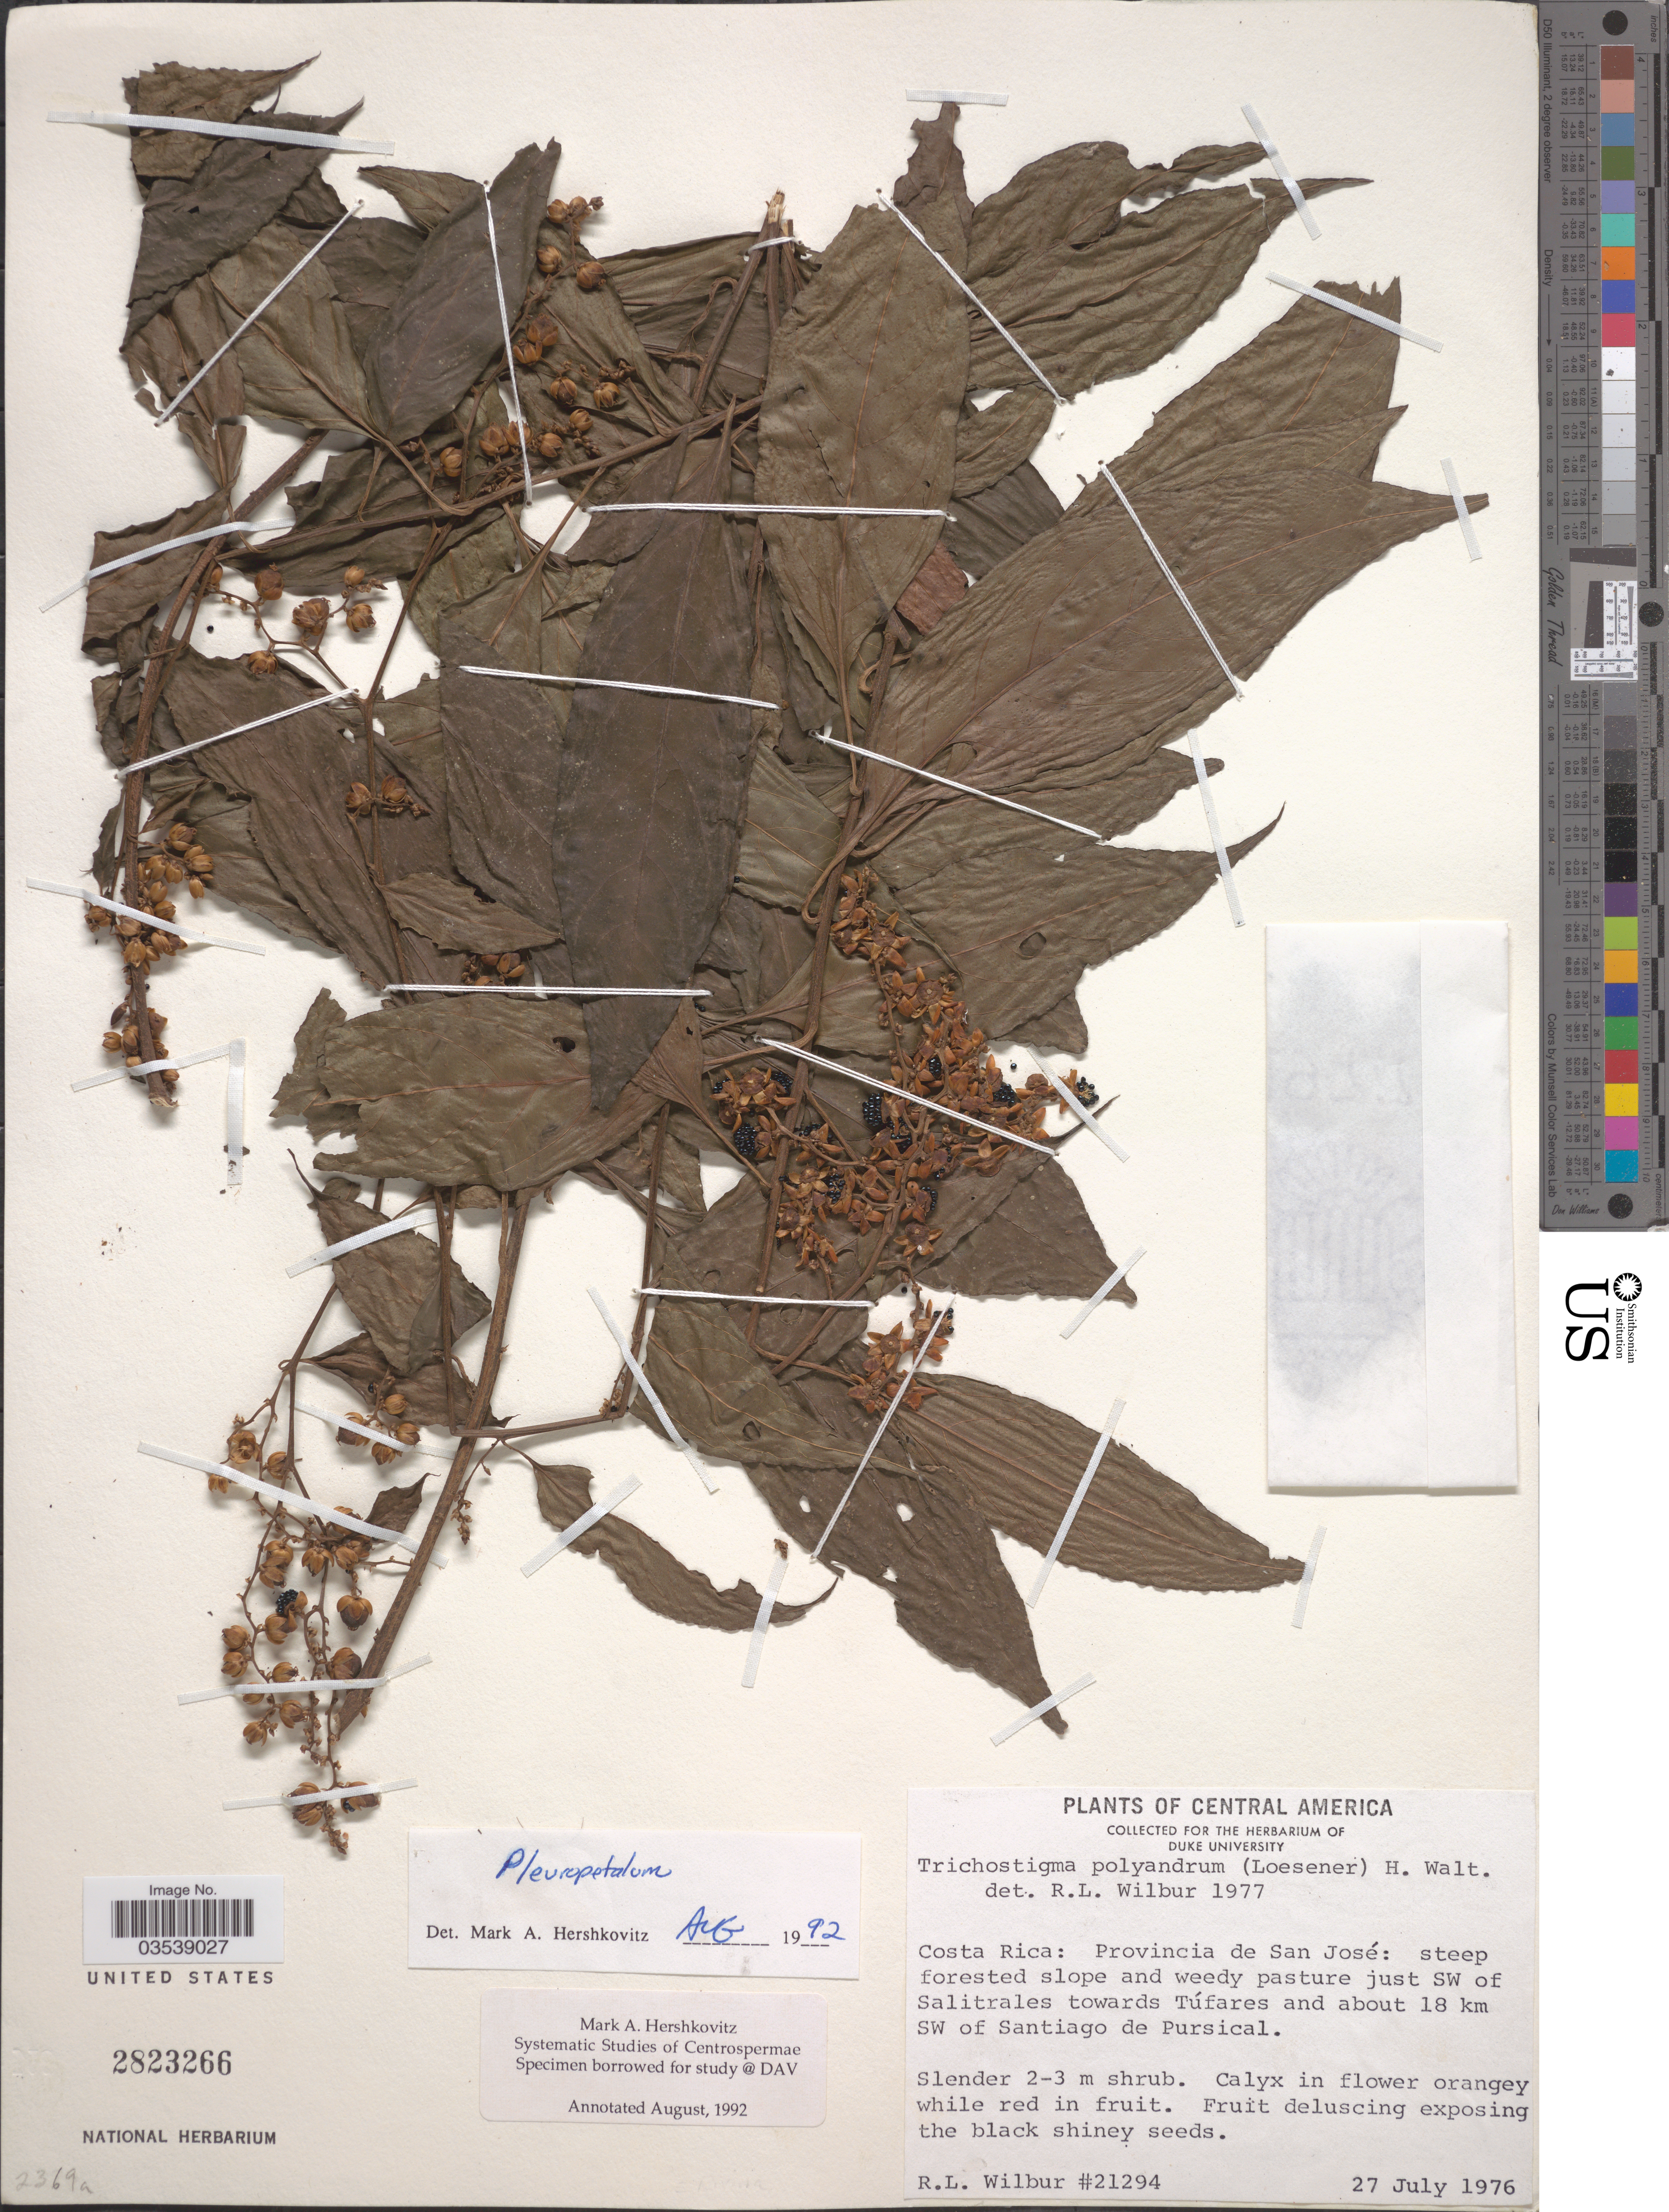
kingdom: Plantae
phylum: Tracheophyta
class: Magnoliopsida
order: Caryophyllales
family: Amaranthaceae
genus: Pleuropetalum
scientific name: Pleuropetalum sp.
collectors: R. L. Wilbur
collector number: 21294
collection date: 1976-07-27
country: Costa Rica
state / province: San José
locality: Just SW of Salitrales towards Túfares and about 18 km SW of Santiago de Pursical.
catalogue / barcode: US 2823266